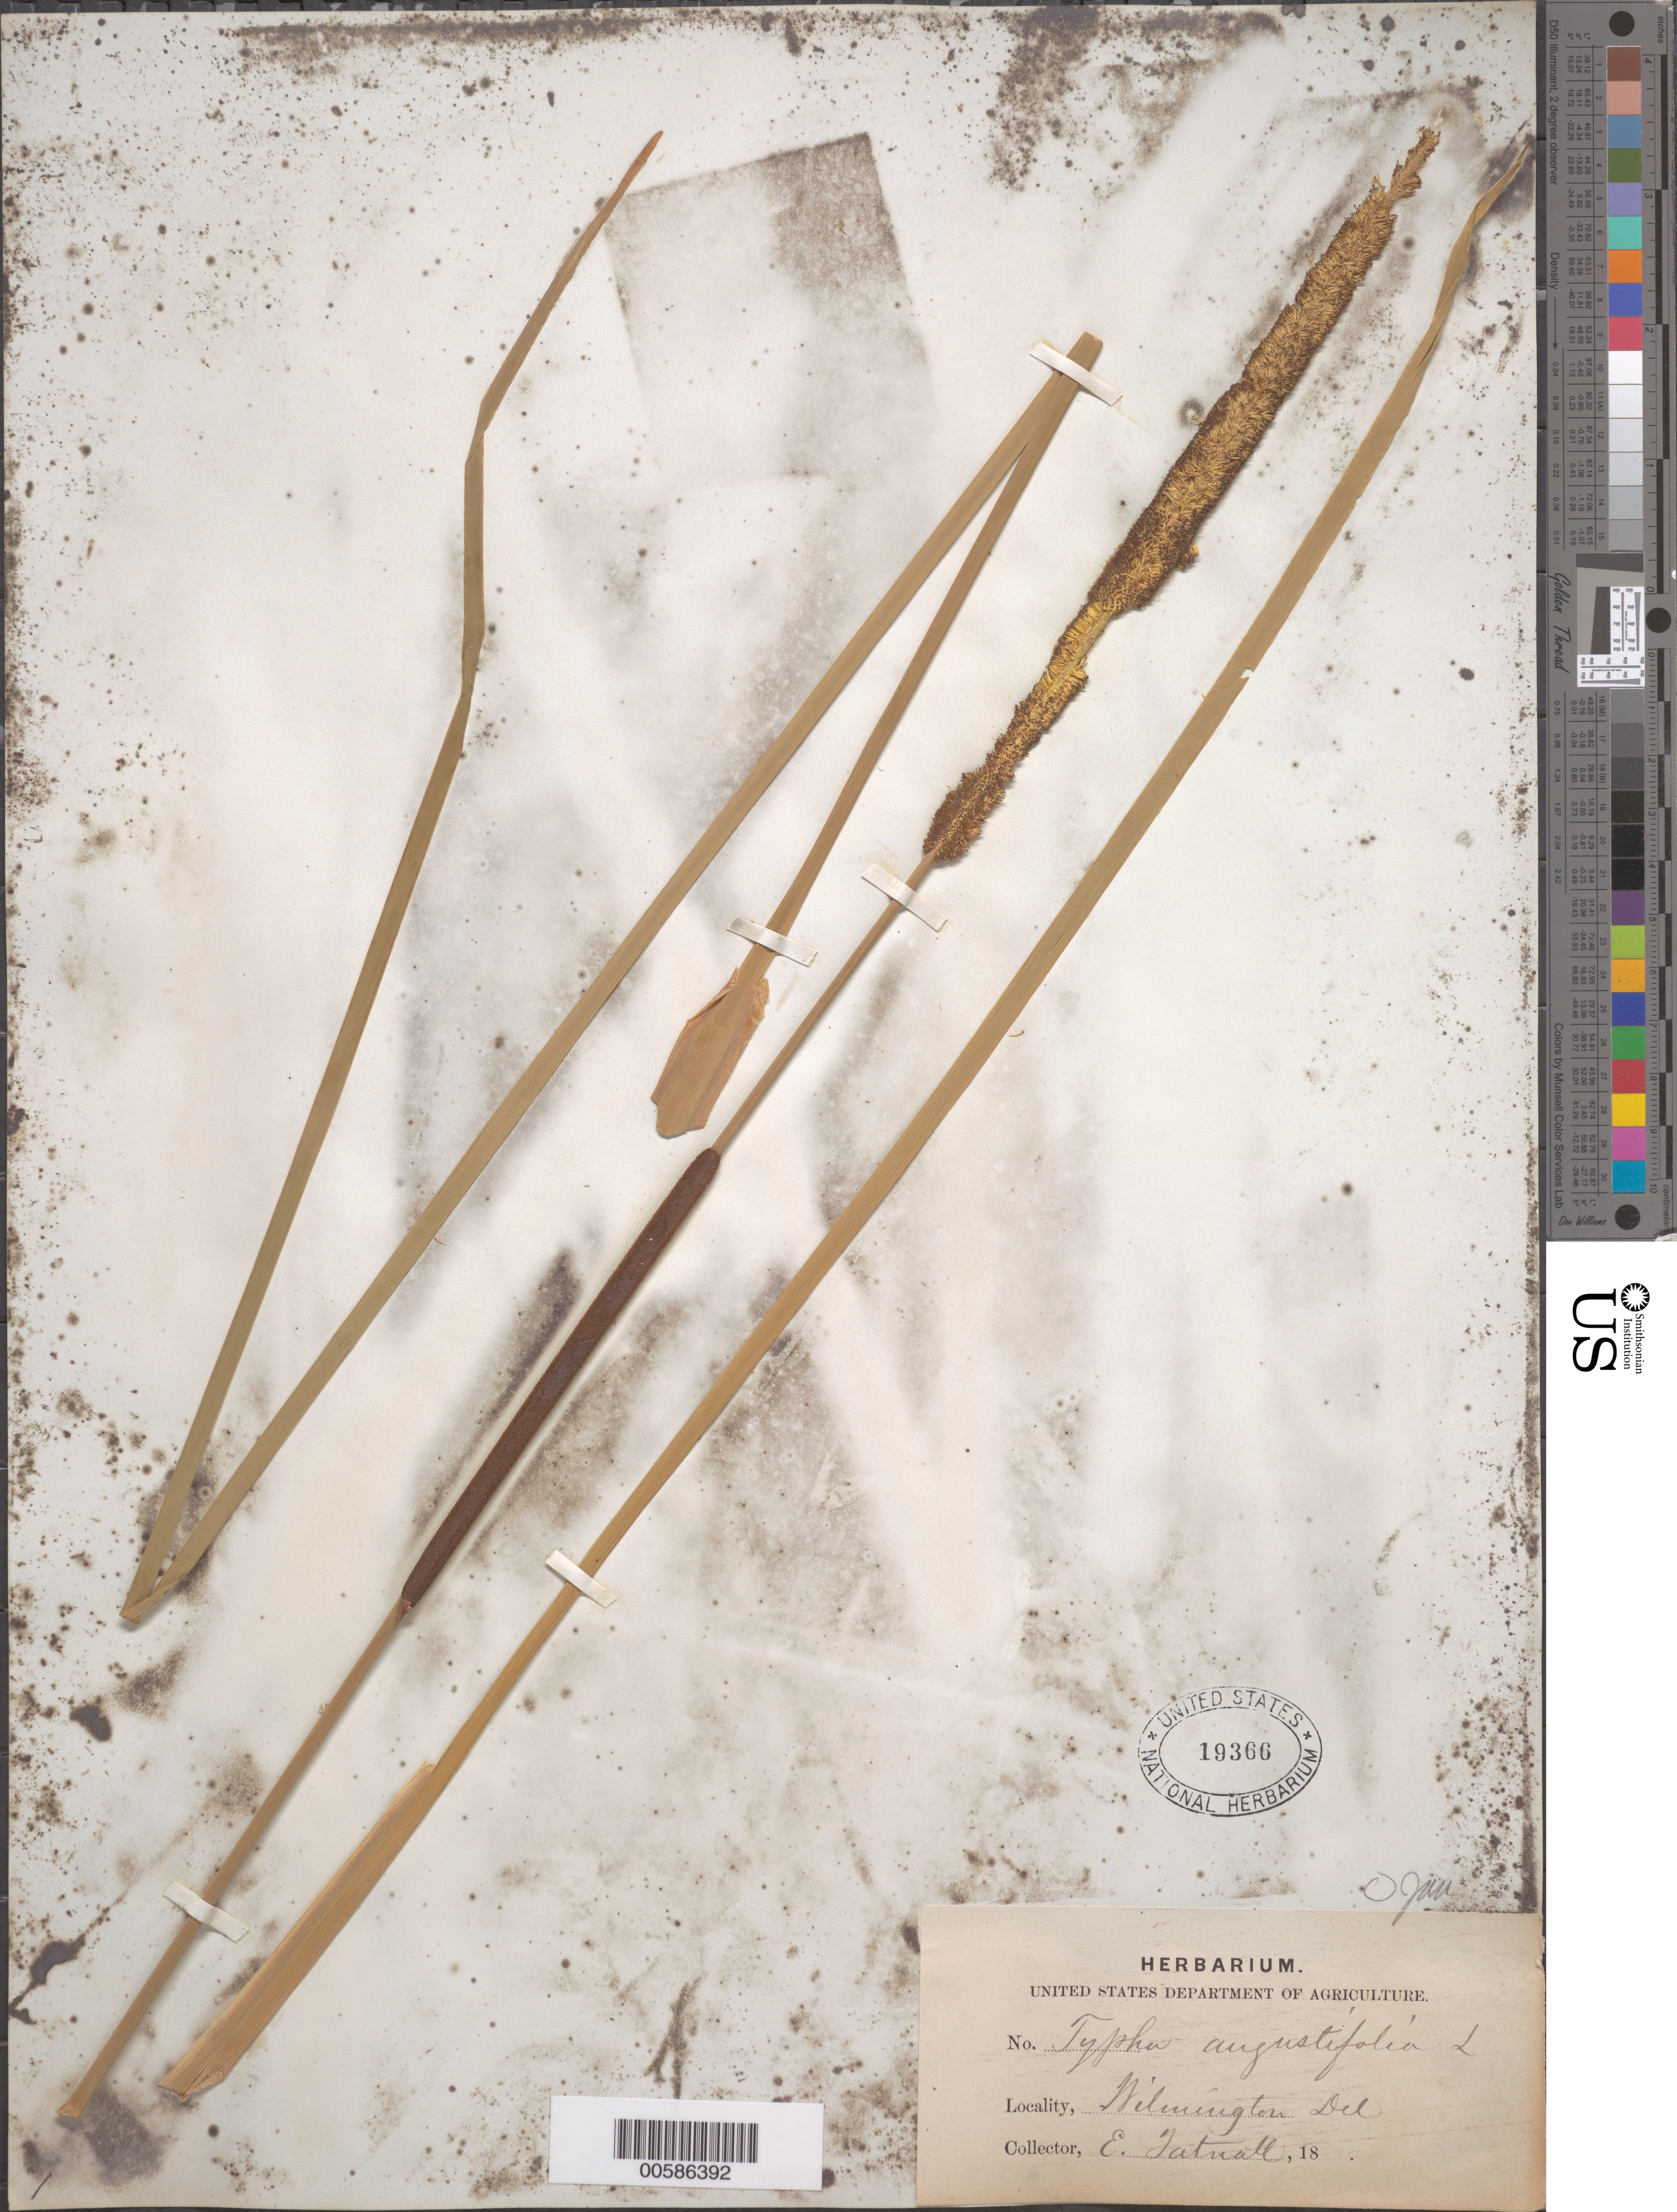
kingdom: Plantae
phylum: Tracheophyta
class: Liliopsida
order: Poales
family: Typhaceae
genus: Typha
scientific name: Typha angustifolia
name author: L.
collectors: E. Fatnull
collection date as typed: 18--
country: United States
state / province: Delaware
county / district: New Castle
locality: Wilmington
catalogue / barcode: US 19366